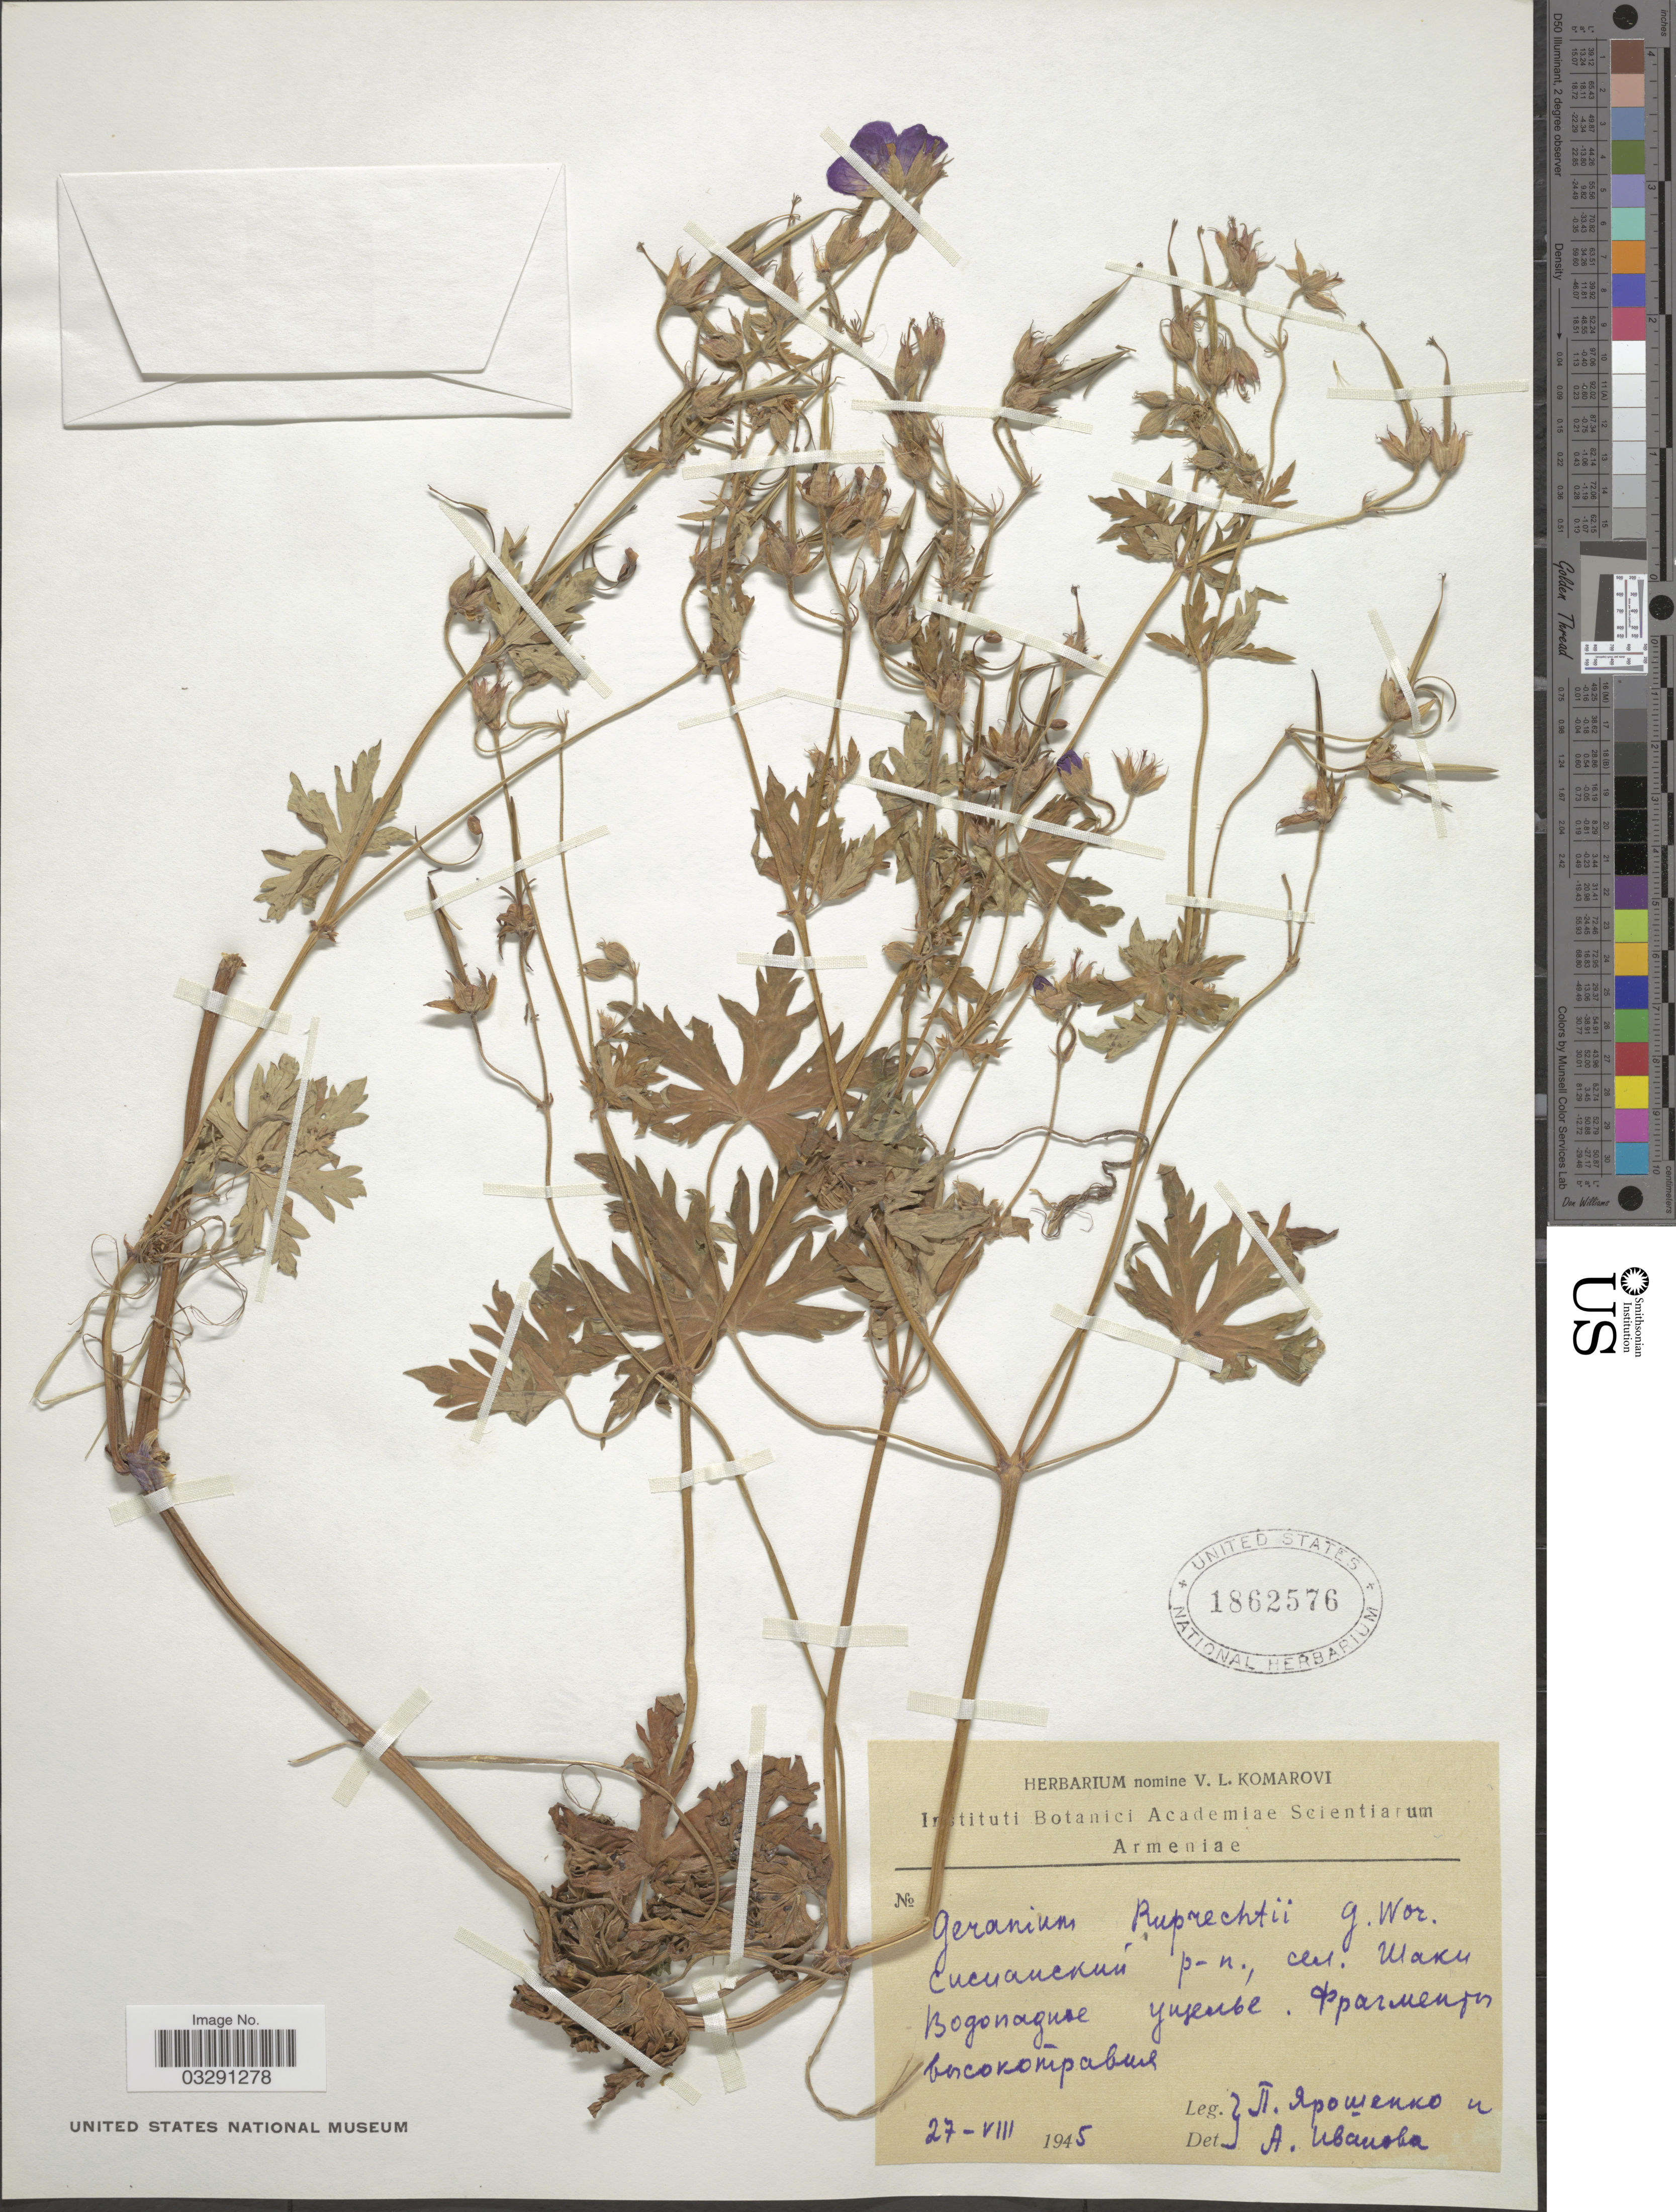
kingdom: Plantae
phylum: Tracheophyta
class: Magnoliopsida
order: Geraniales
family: Geraniaceae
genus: Geranium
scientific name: Geranium ruprechtii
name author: Grossh.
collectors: P. Yaroshenko & A. Ivanova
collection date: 1945-08-27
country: Armenia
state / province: Syunik'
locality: Sisian, Village Shaki.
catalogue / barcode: US 1862576